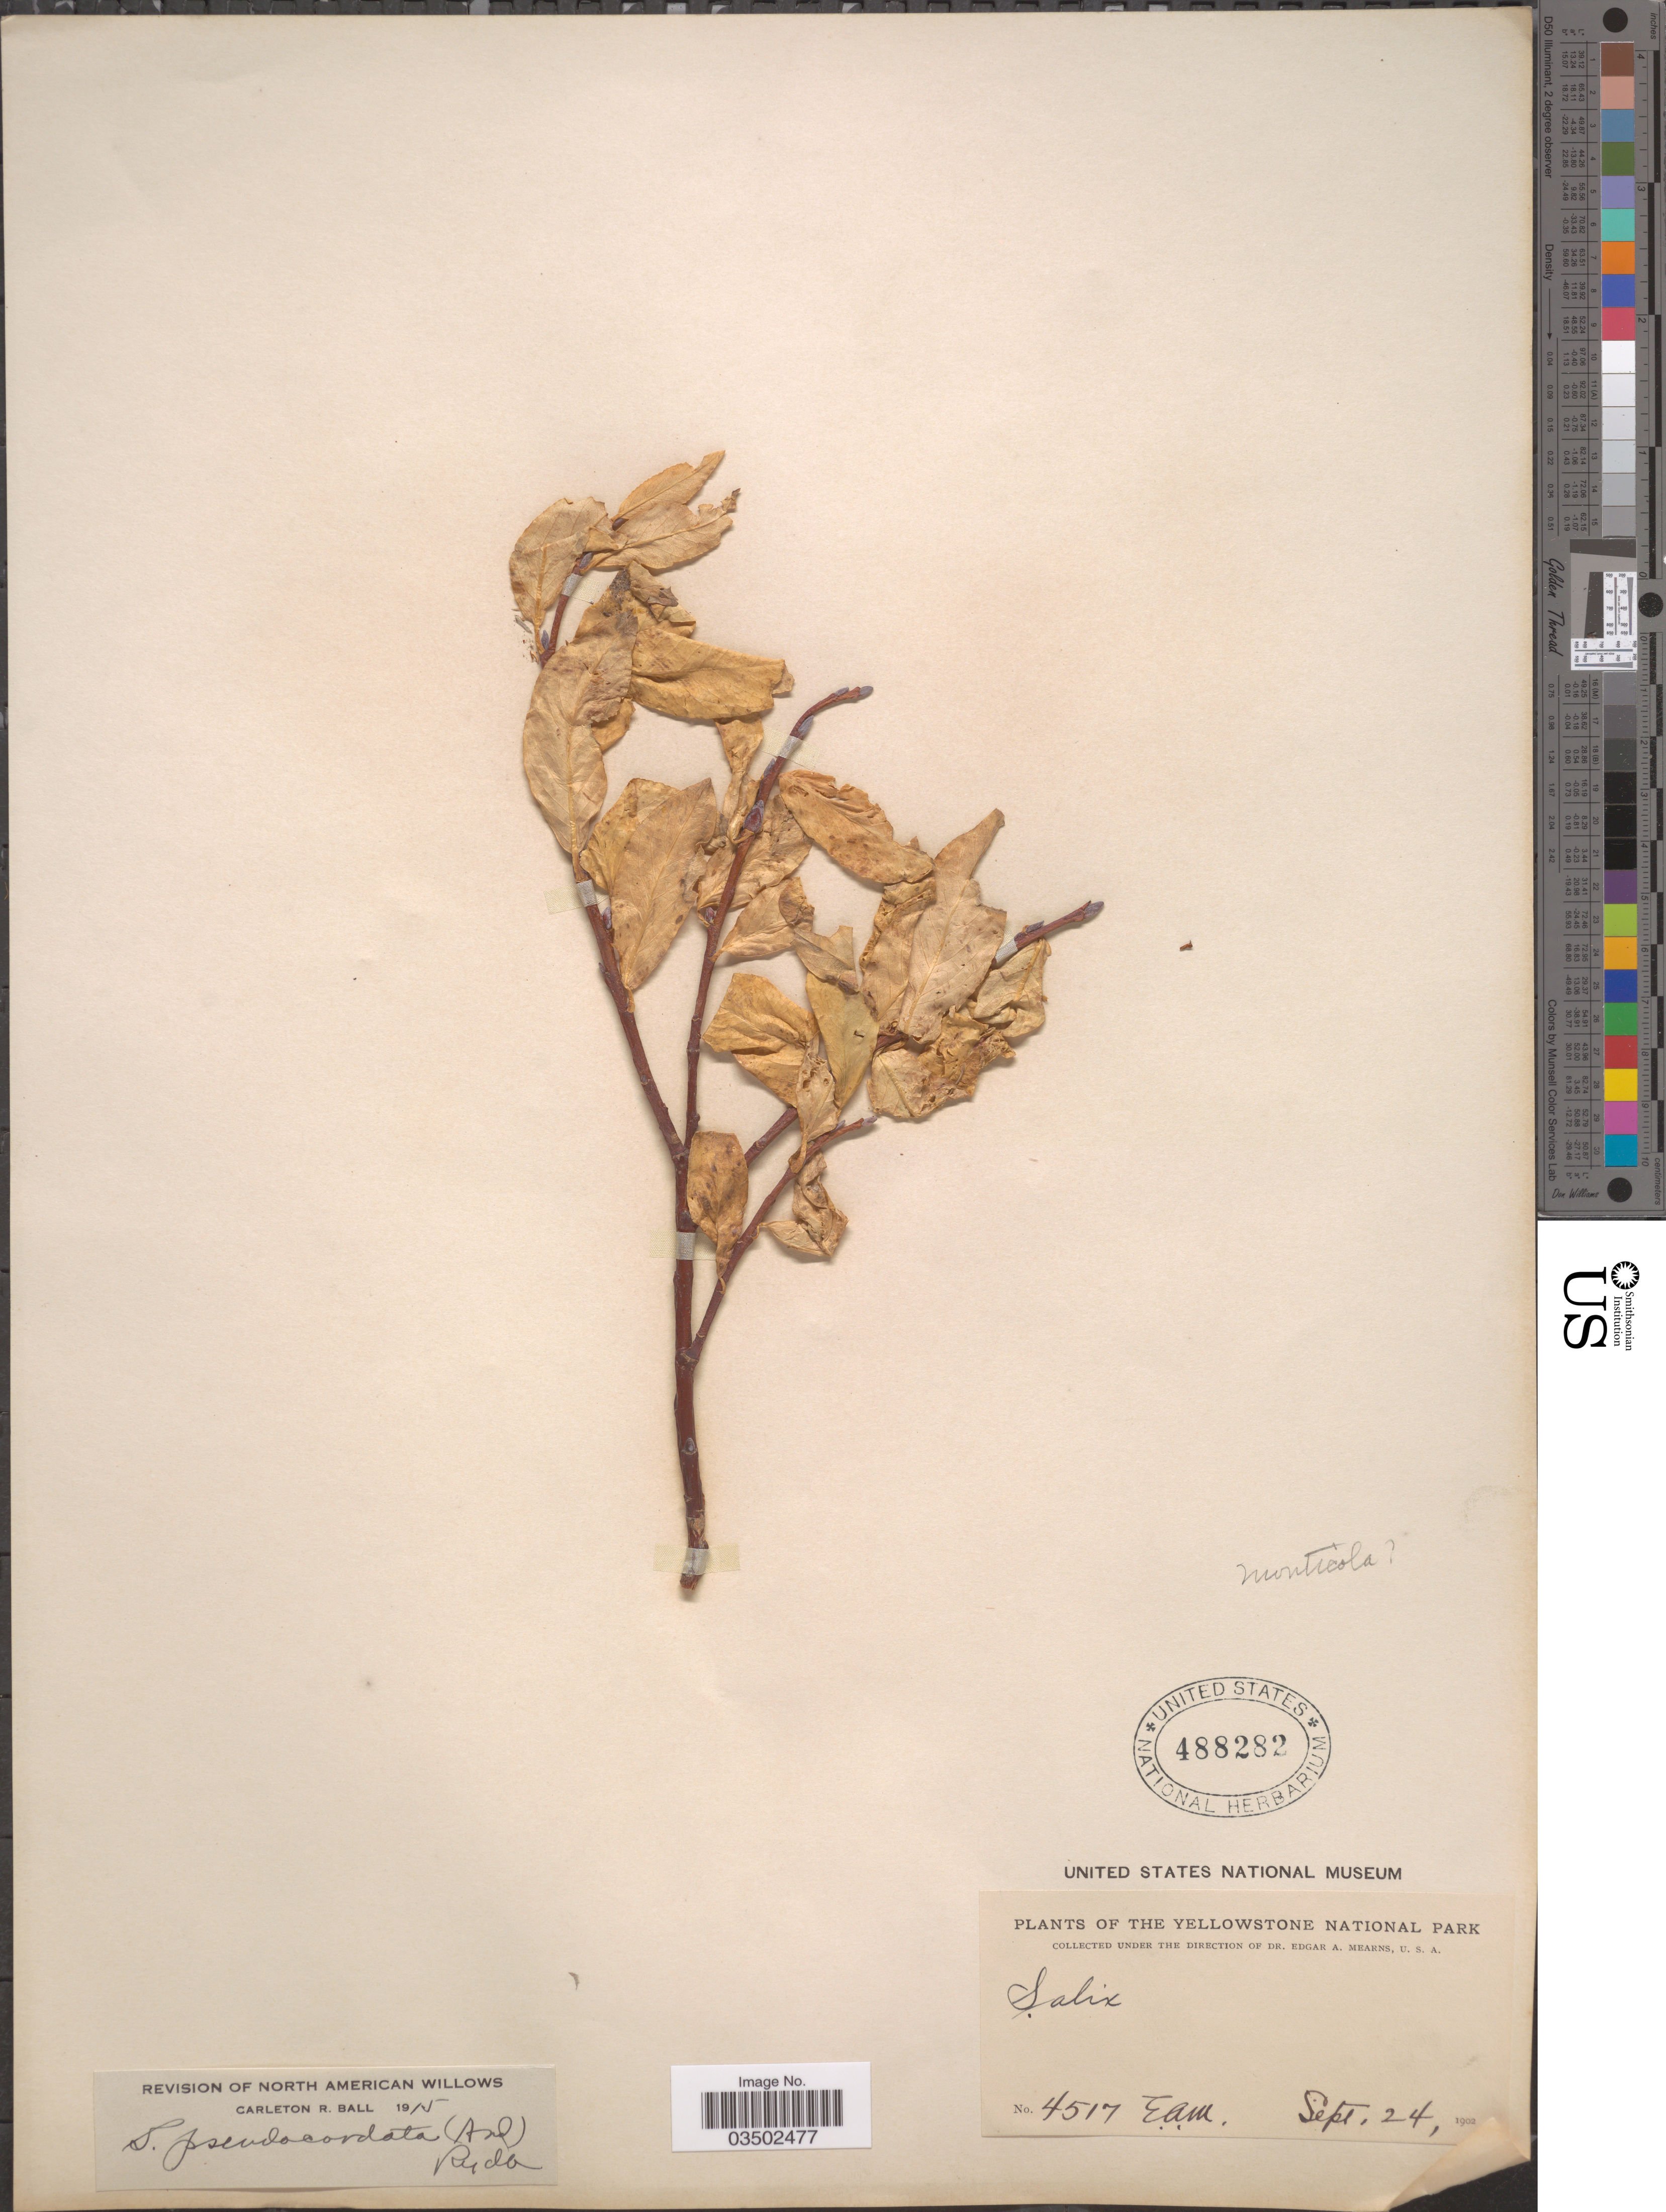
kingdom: Plantae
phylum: Tracheophyta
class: Magnoliopsida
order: Malpighiales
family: Salicaceae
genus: Salix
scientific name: Salix pseudocordata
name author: (Andersson) Andersson ex Rydb.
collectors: E. A. Mearns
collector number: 4517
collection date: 1902-09-24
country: United States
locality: The Yellowstone National Park.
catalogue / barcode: US 488282